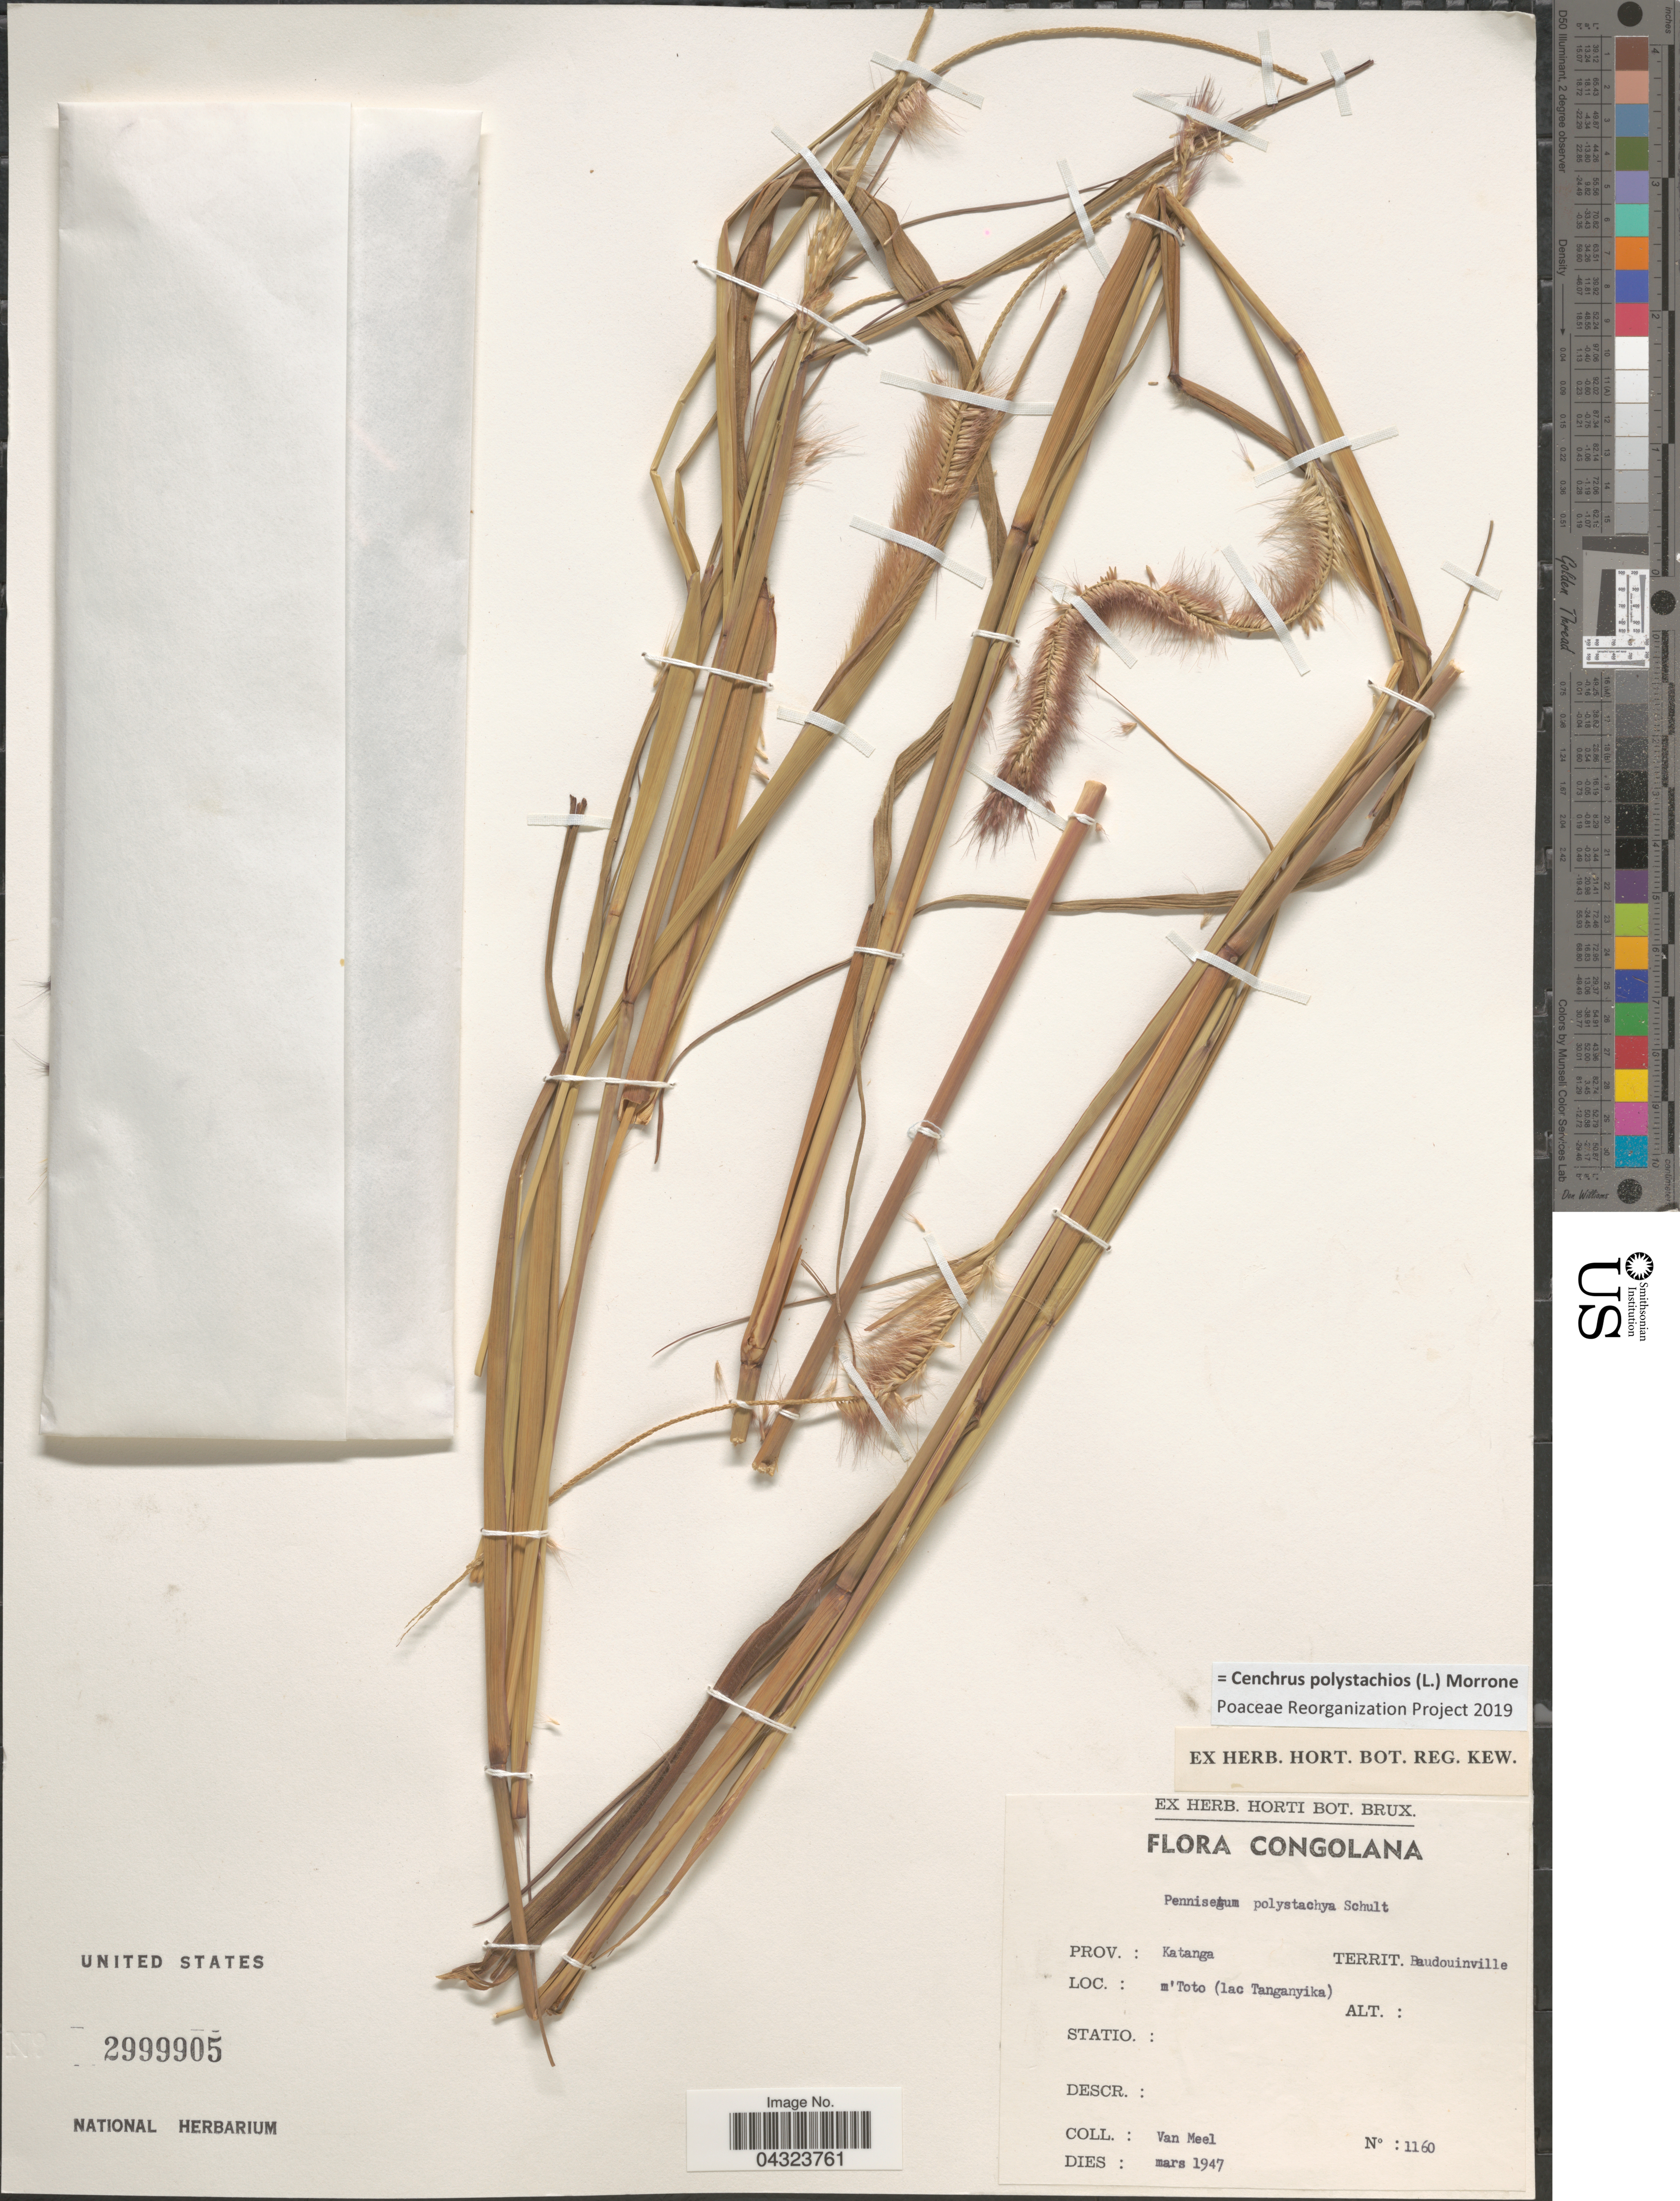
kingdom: Plantae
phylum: Tracheophyta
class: Liliopsida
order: Poales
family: Poaceae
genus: Cenchrus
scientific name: Cenchrus polystachios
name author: (L.) Morrone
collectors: Van Meel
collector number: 1160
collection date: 1947-03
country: Congo, Democratic Republic of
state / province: Tanganyika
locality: Congolana. Territ.: Baudouinville. m'Toto (lac Tanganyika).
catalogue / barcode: US 2999905